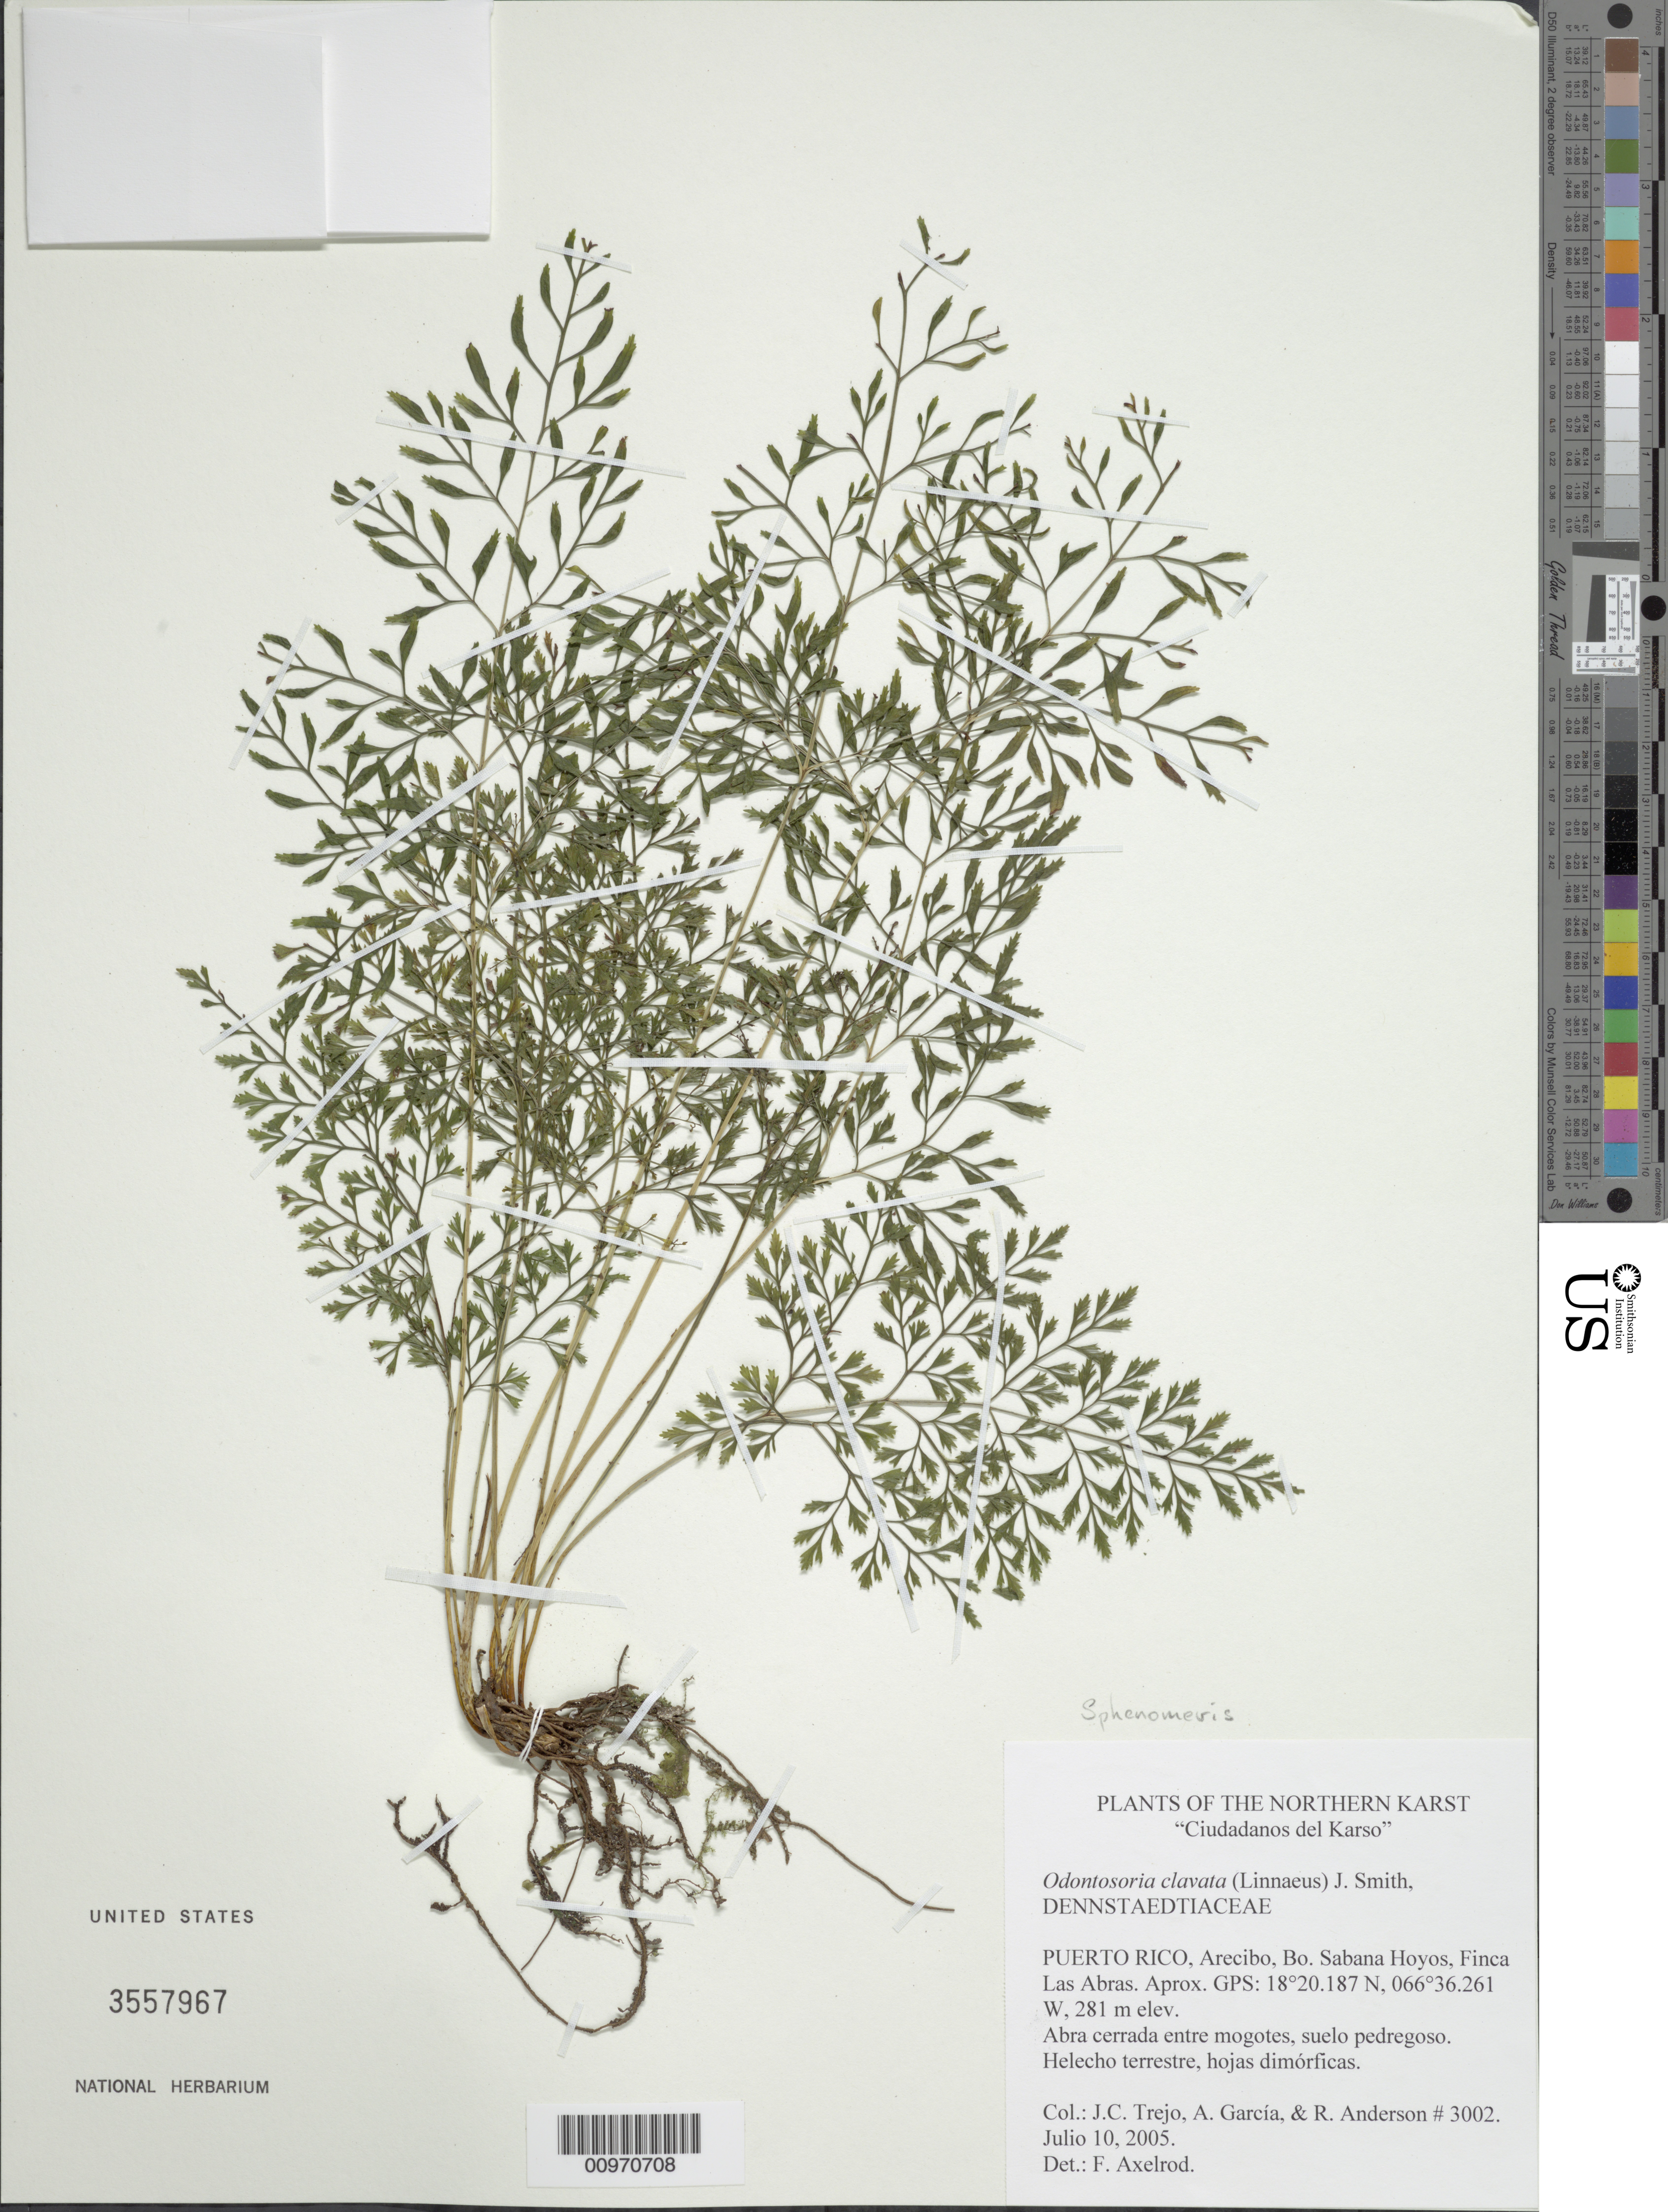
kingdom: Plantae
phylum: Tracheophyta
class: Polypodiopsida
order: Polypodiales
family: Lindsaeaceae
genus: Sphenomeris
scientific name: Sphenomeris clavata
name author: (L.) Maxon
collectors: J. C. Trejo-Torres, A. García & R. Anderson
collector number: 3002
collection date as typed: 10 Jul 2005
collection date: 2005-07-10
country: Puerto Rico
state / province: Arecibo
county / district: Bo. Sabana Hoyos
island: Puerto Rico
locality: Finca Las Abras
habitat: Abra cerrada enter mogotes, suelo pedregoso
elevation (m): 281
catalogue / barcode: US 3557967